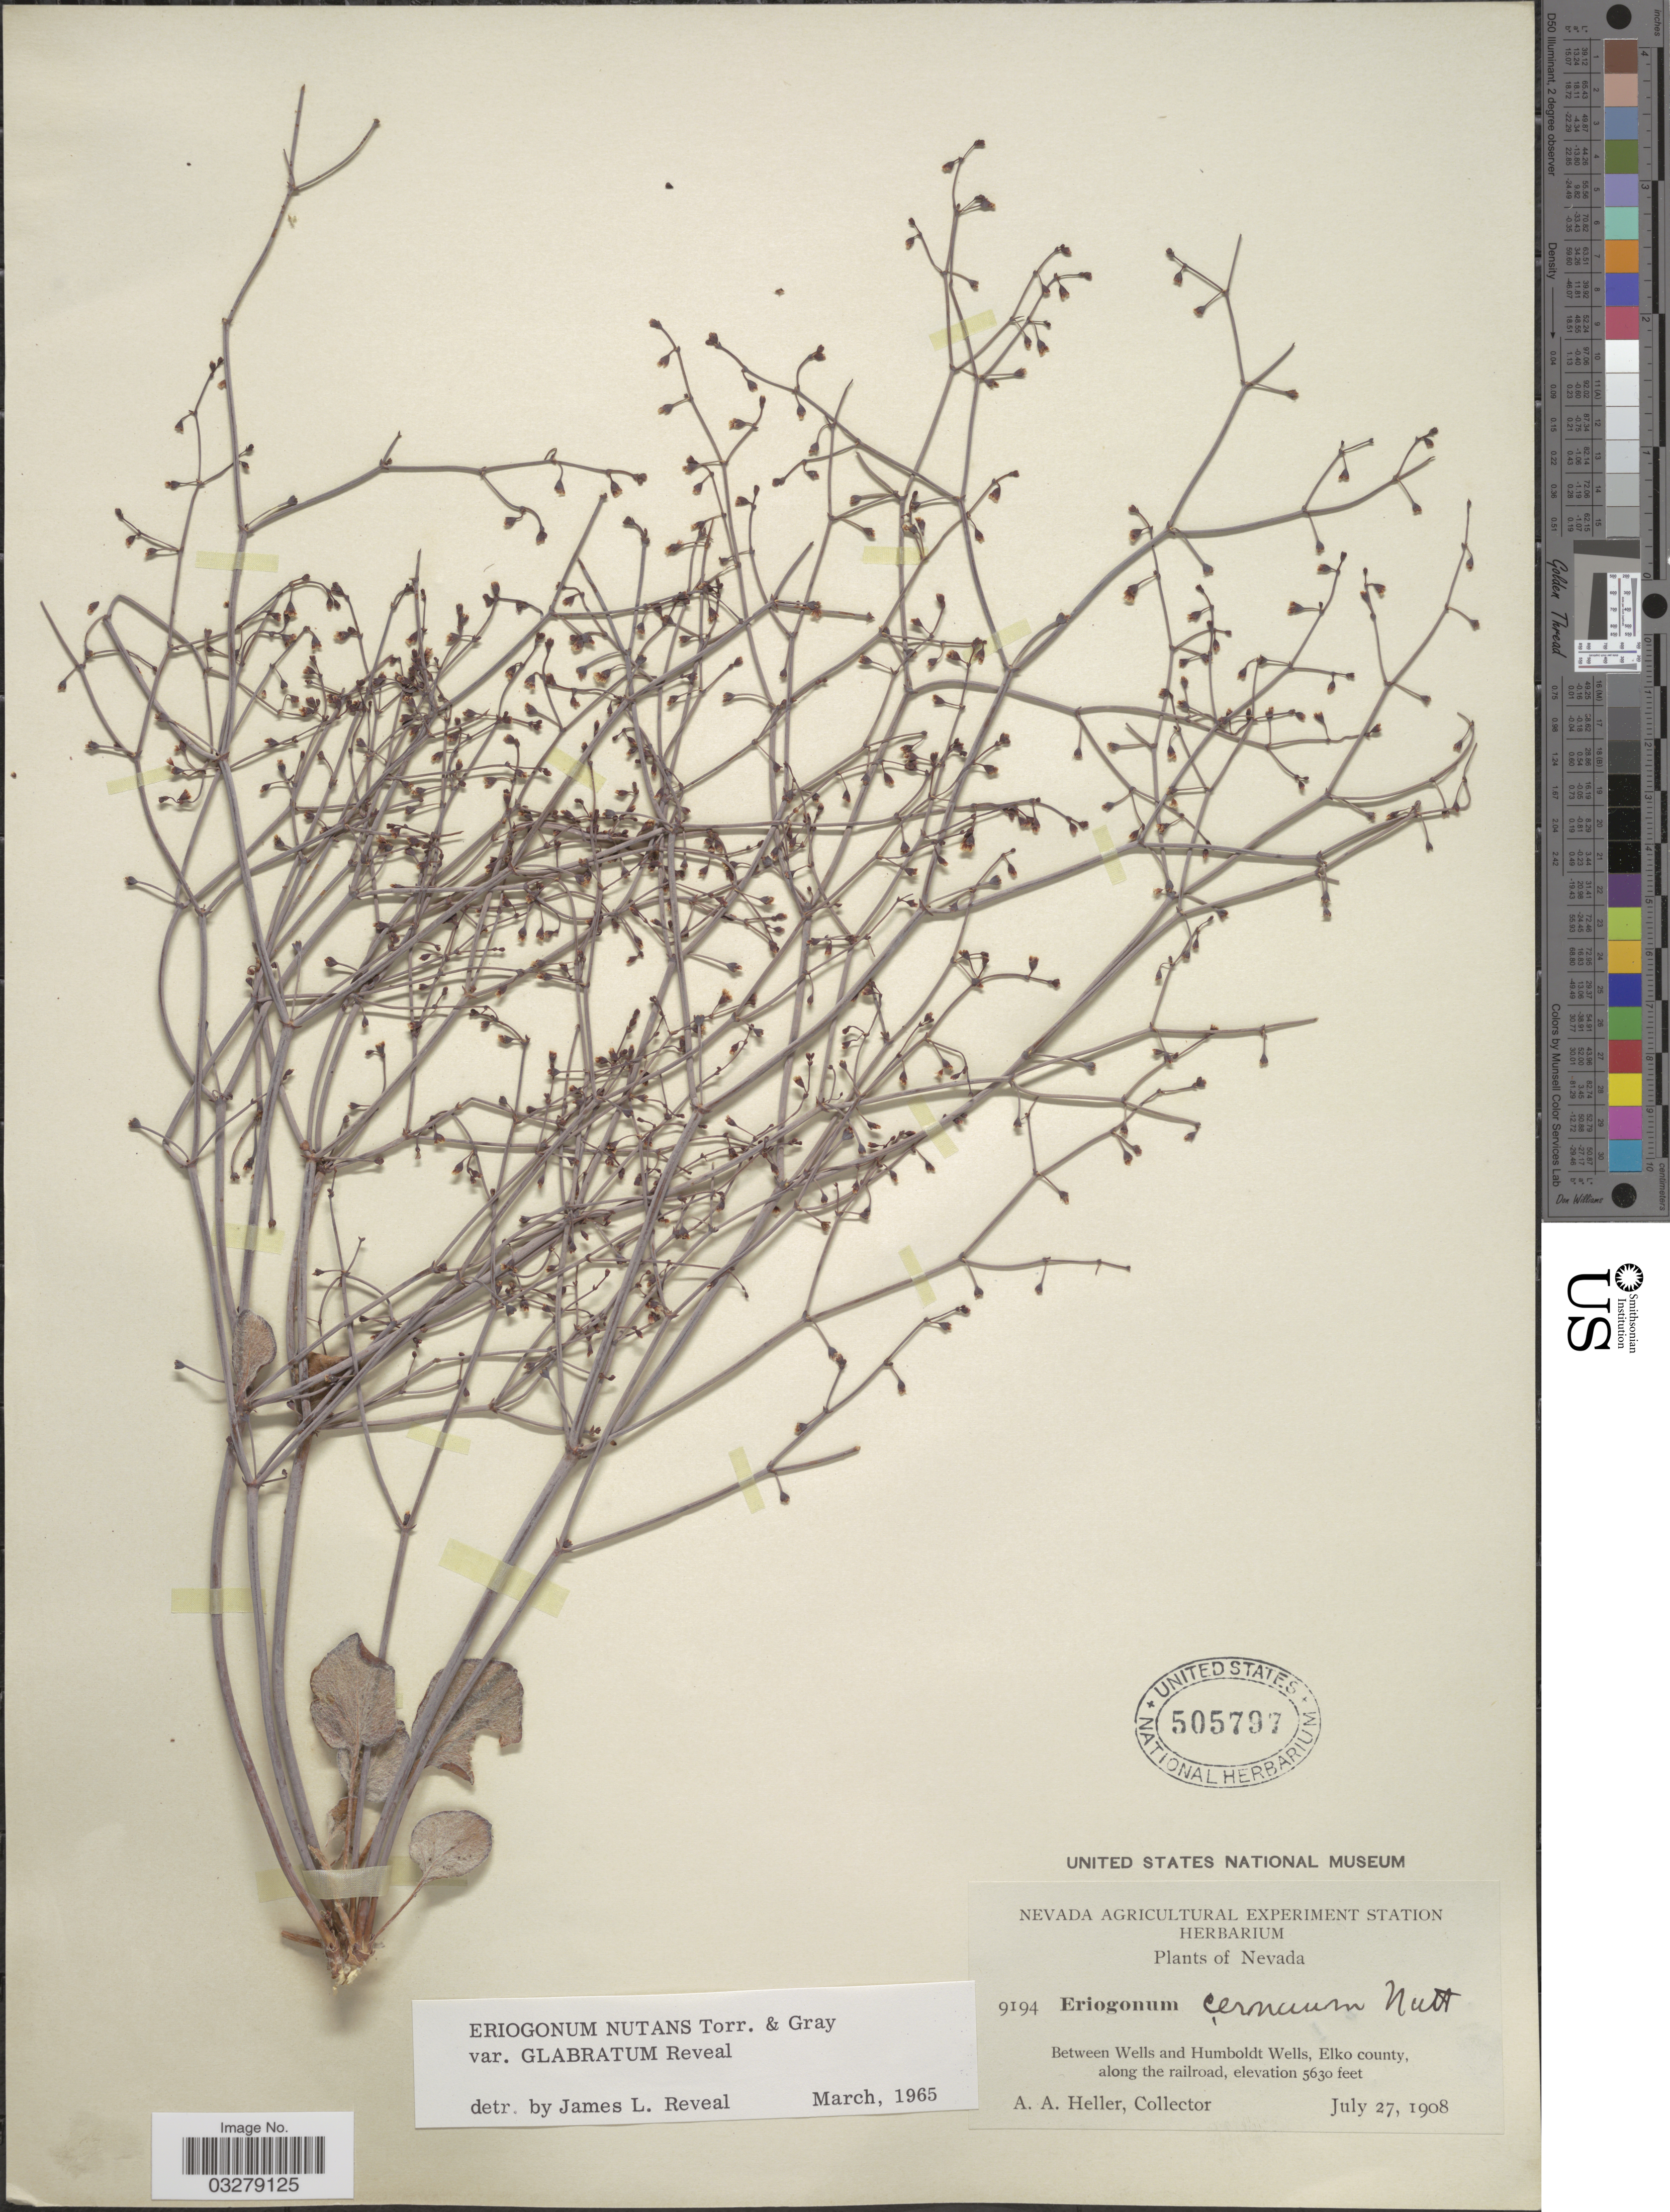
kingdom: Plantae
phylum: Tracheophyta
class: Magnoliopsida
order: Caryophyllales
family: Polygonaceae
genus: Eriogonum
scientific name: Eriogonum nutans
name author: Torr. & A. Gray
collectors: A. A. Heller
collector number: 9194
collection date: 1908-07-27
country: United States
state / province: Nevada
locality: Between Wells and Humboldt Wells, Elko county, along the railroad.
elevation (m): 1716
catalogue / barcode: US 505797